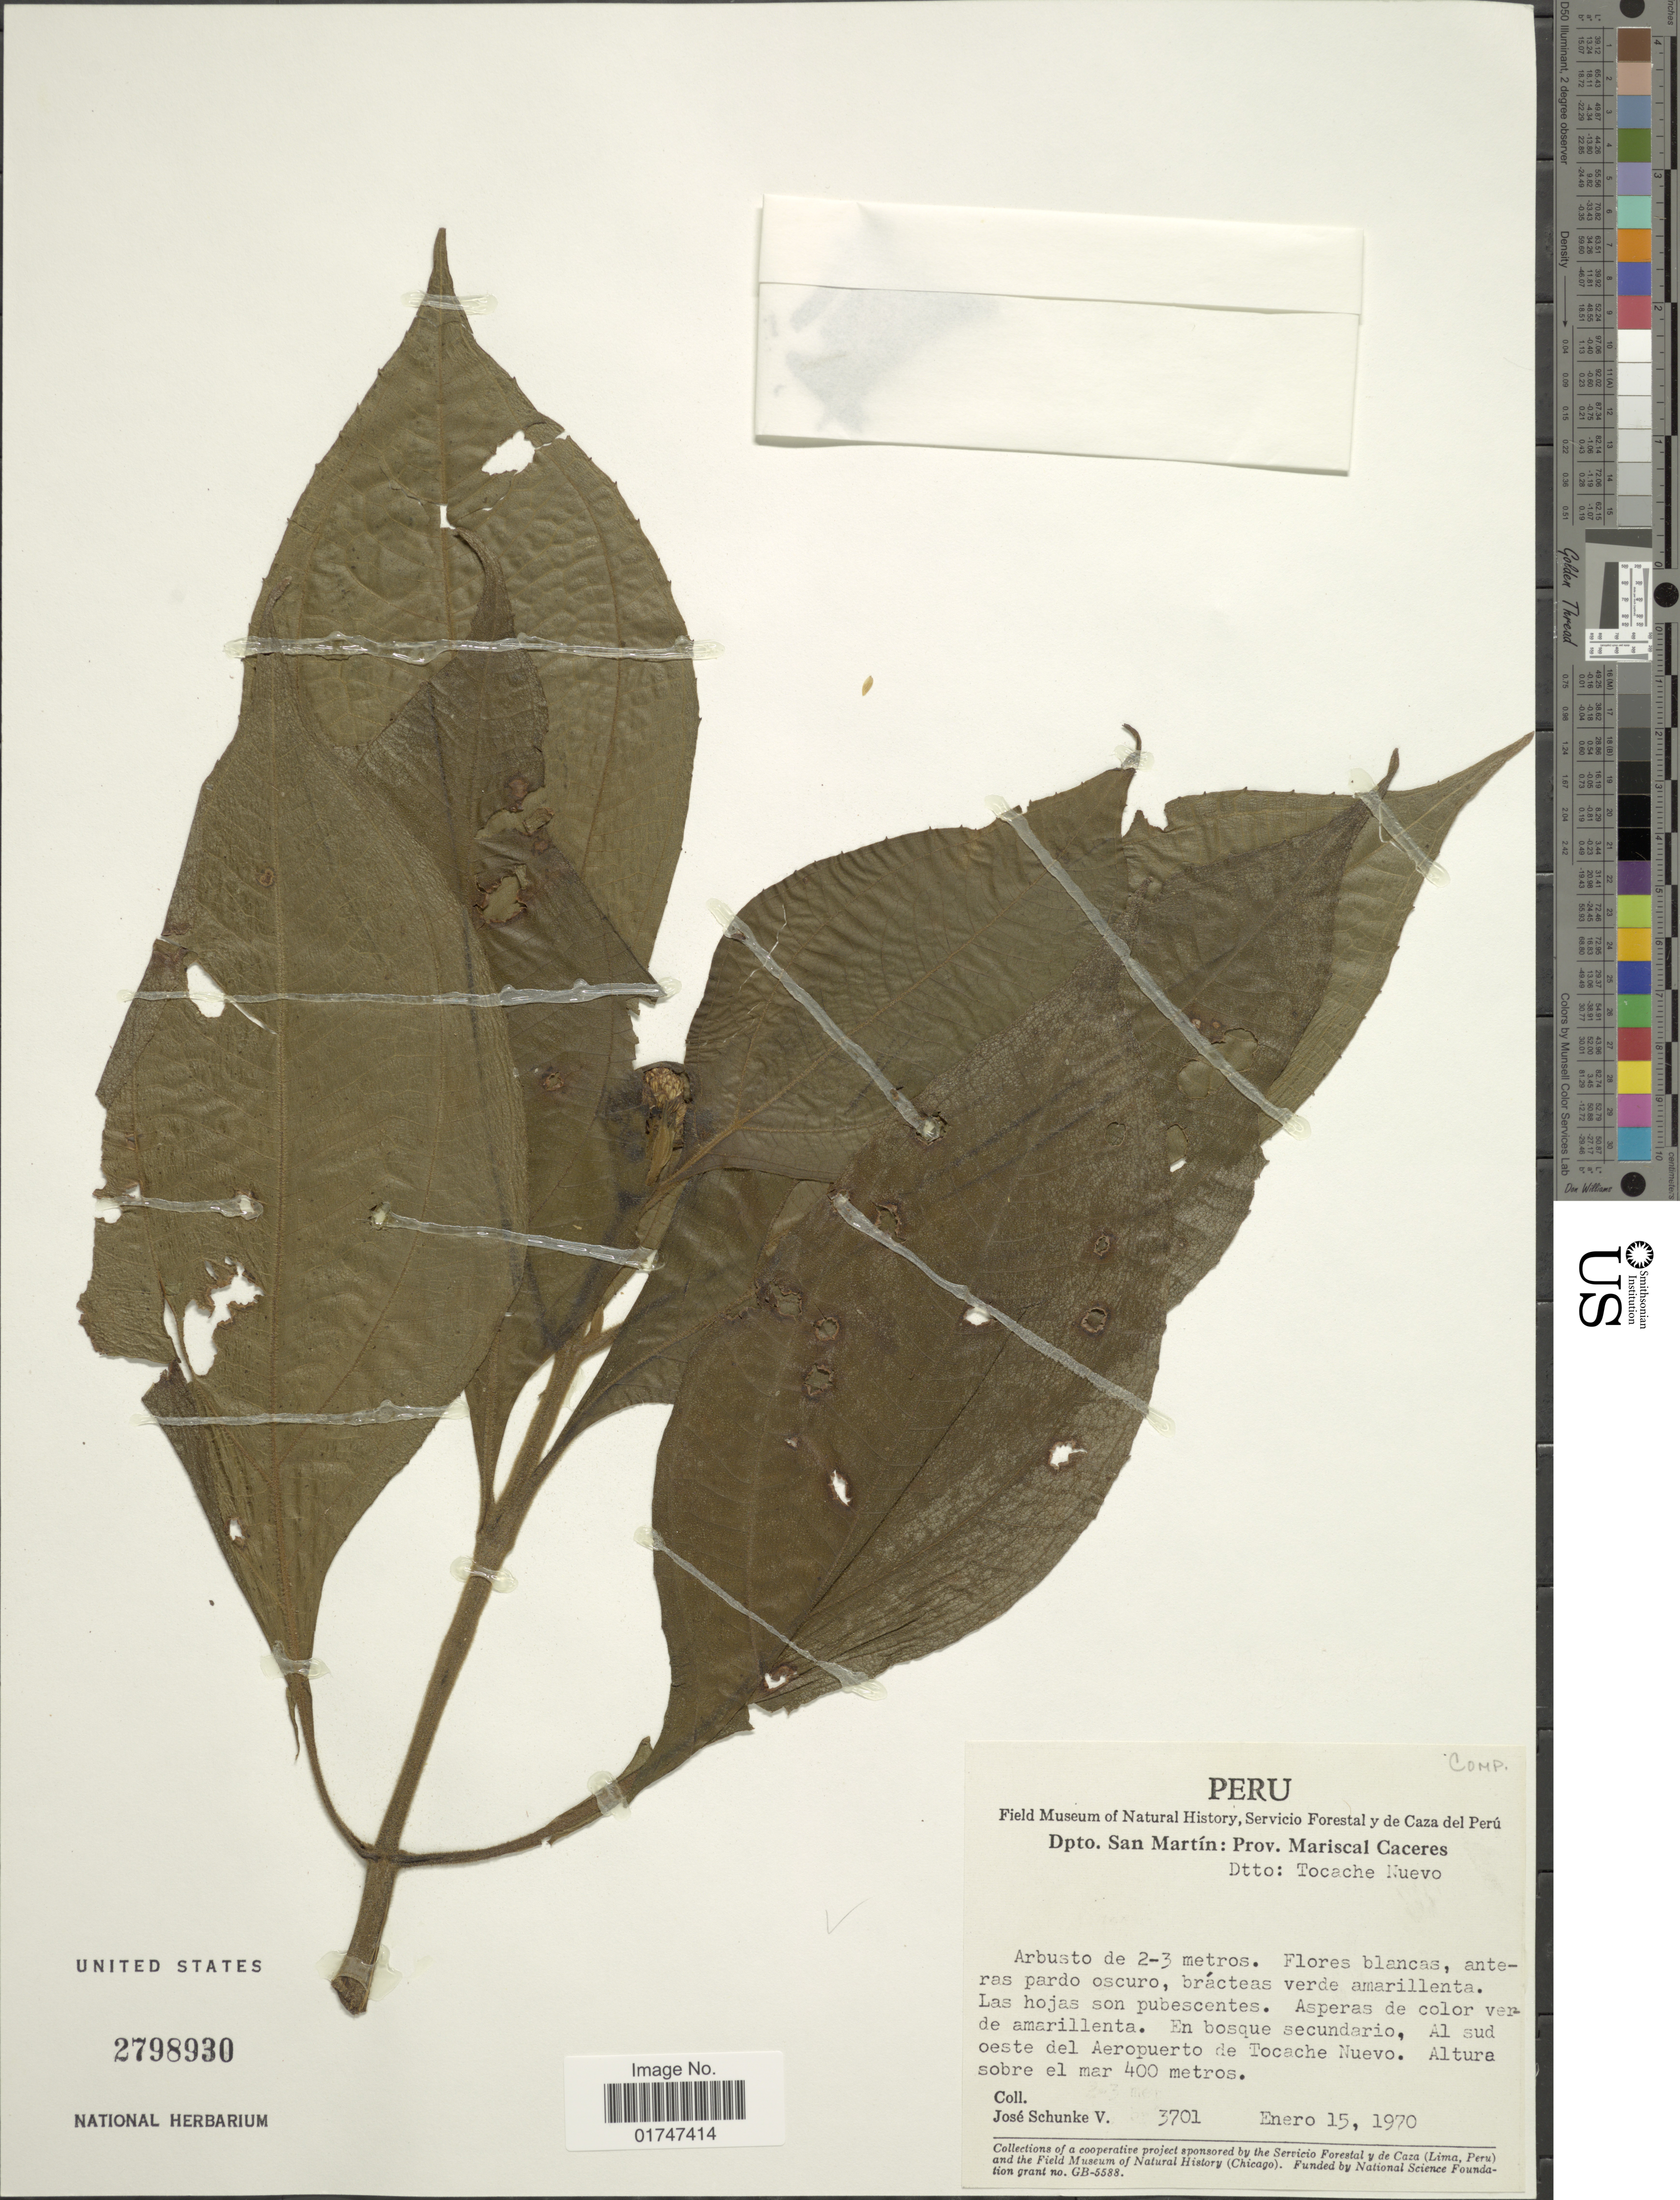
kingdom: Plantae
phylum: Tracheophyta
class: Magnoliopsida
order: Asterales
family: Asteraceae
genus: Ichthyothere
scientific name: Ichthyothere peruviana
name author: Baker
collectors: J. Schunke Vigo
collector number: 3701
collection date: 1970-01-15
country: Peru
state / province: San Martín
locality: Dpto. San Martín: Prov. Mariscal Caceres. Dtto: Tocache Nuevo. En bosque secundario, Al sud oeste del Aeropuerto de Tocache Nuevo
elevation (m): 400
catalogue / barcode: US 2798930